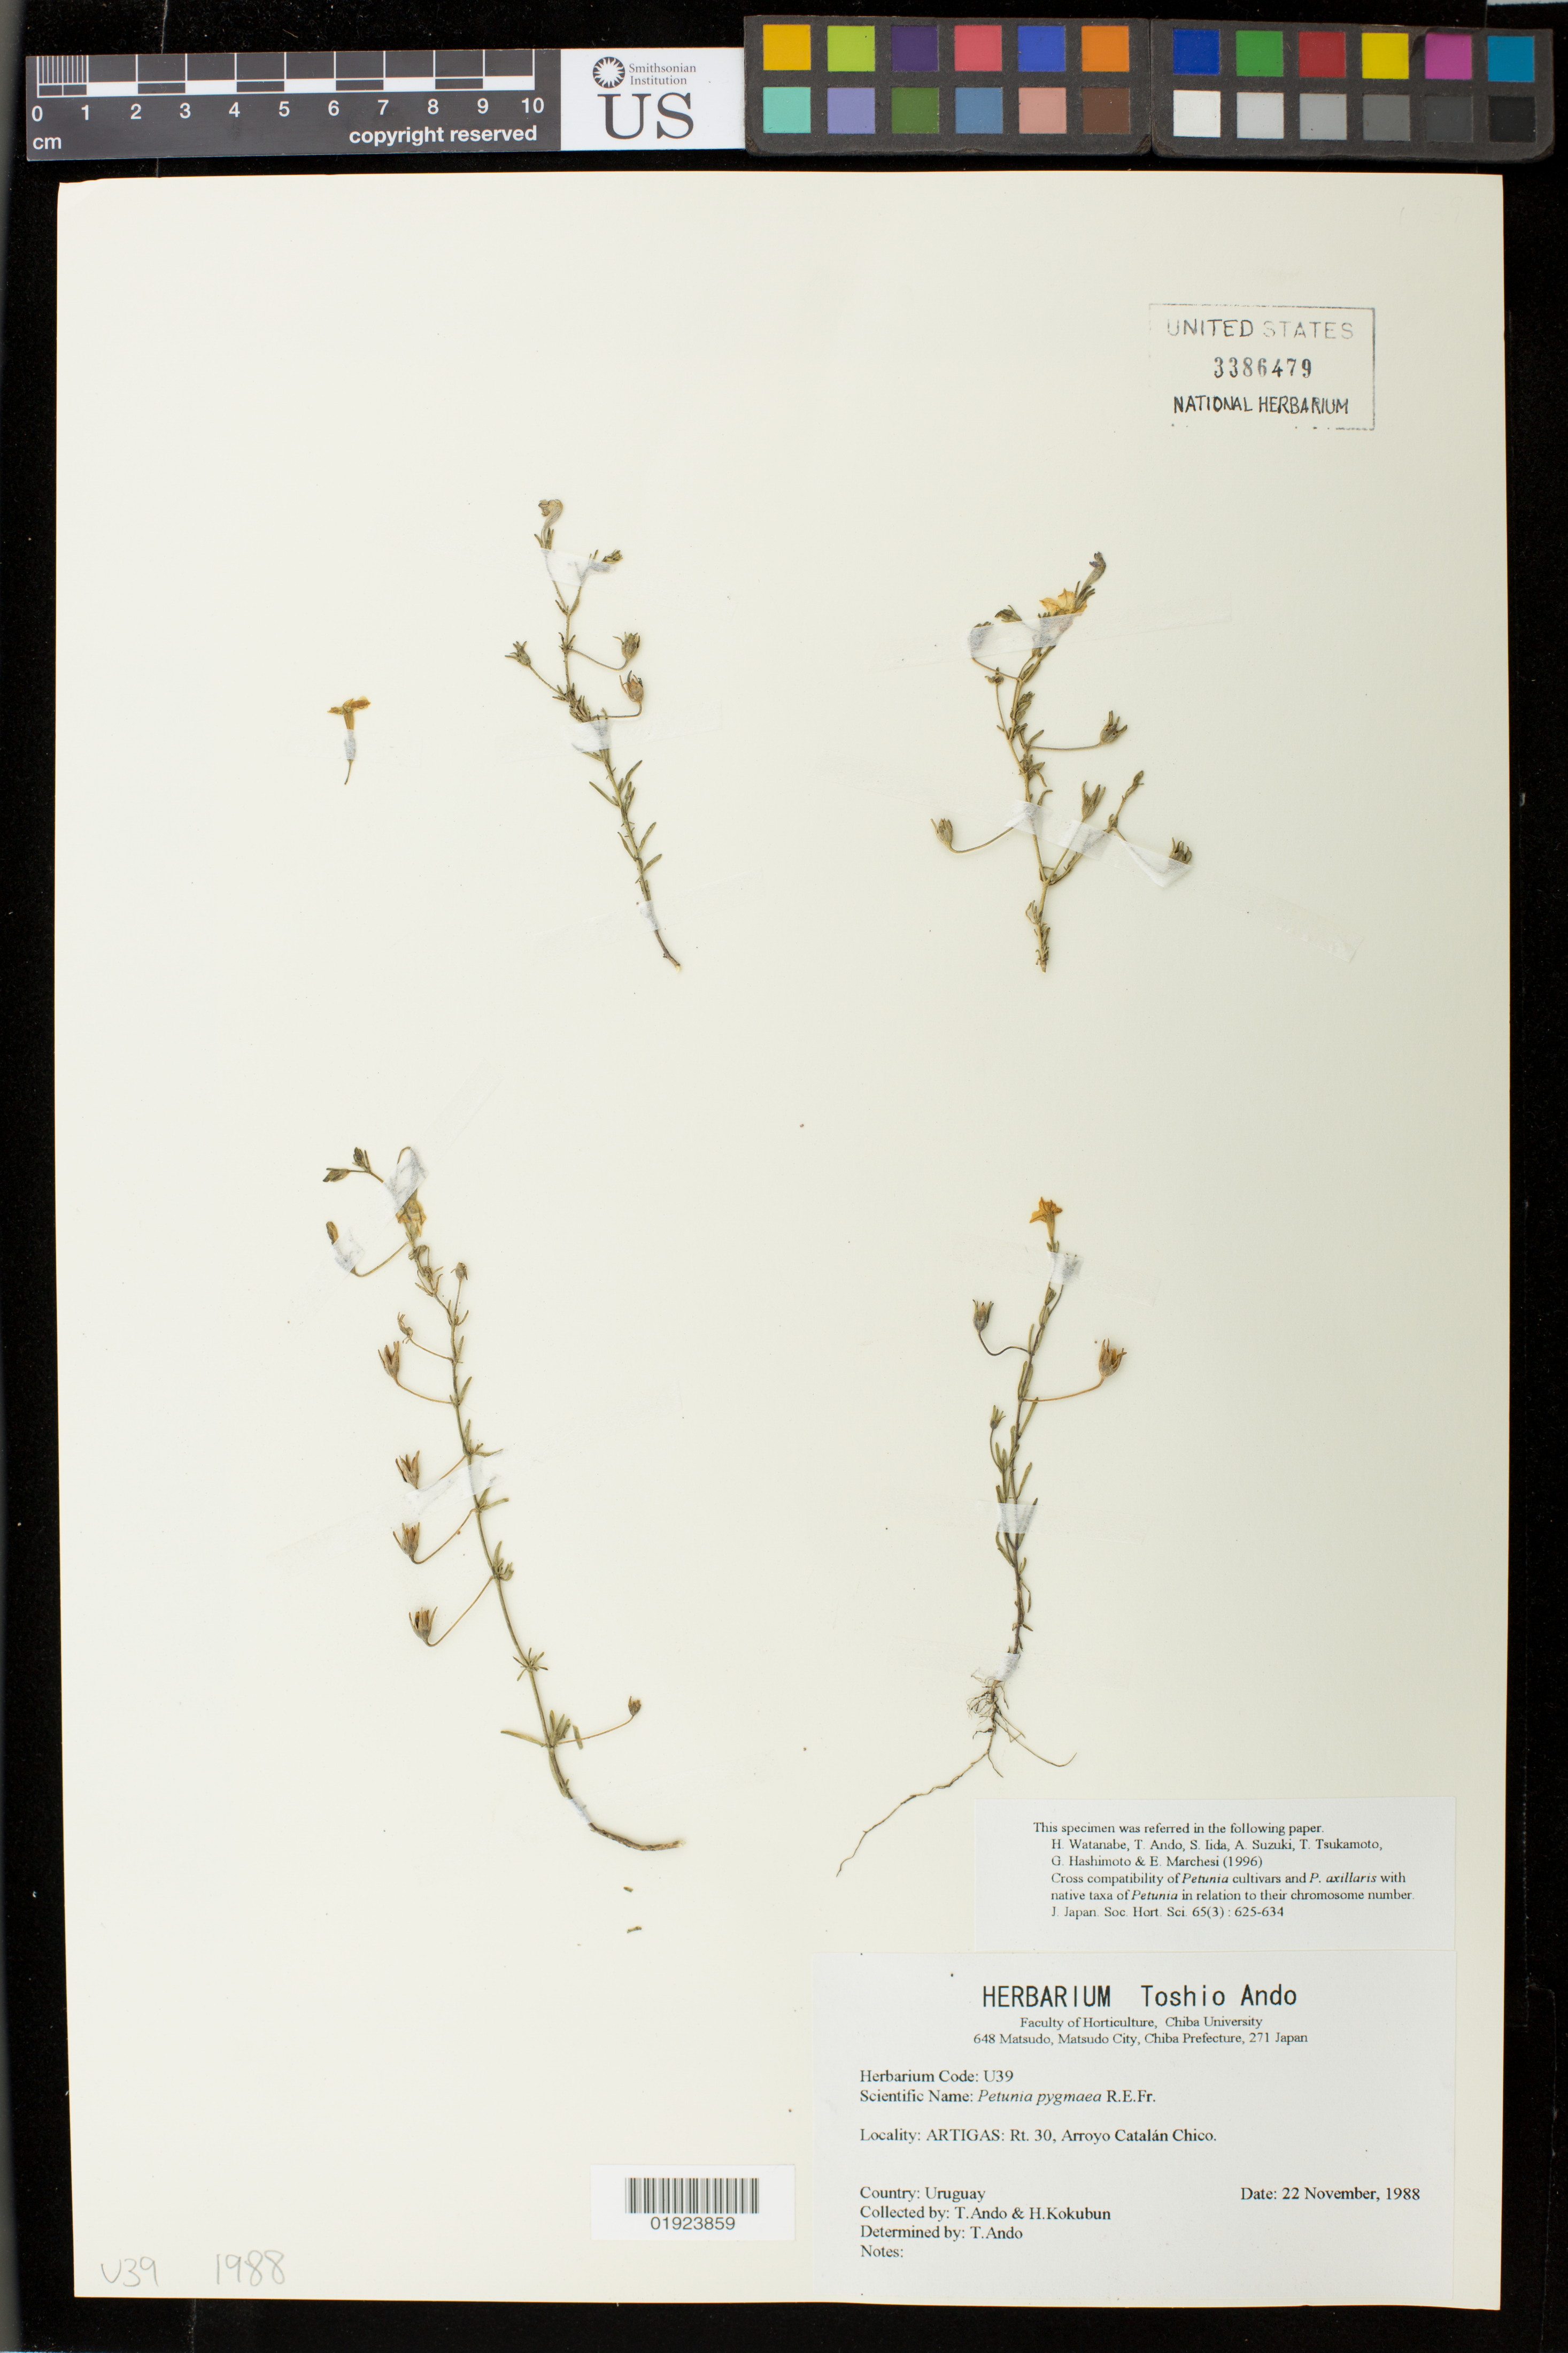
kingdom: Plantae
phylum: Tracheophyta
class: Magnoliopsida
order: Solanales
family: Solanaceae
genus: Petunia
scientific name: Petunia pygmaea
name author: R.E. Fr.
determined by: Ando, T.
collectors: T. Ando & H. Kokubun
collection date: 1988-11-22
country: Uruguay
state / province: Artigas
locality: Rt. 30, Arroyo Catalan Chico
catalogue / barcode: US 3386479